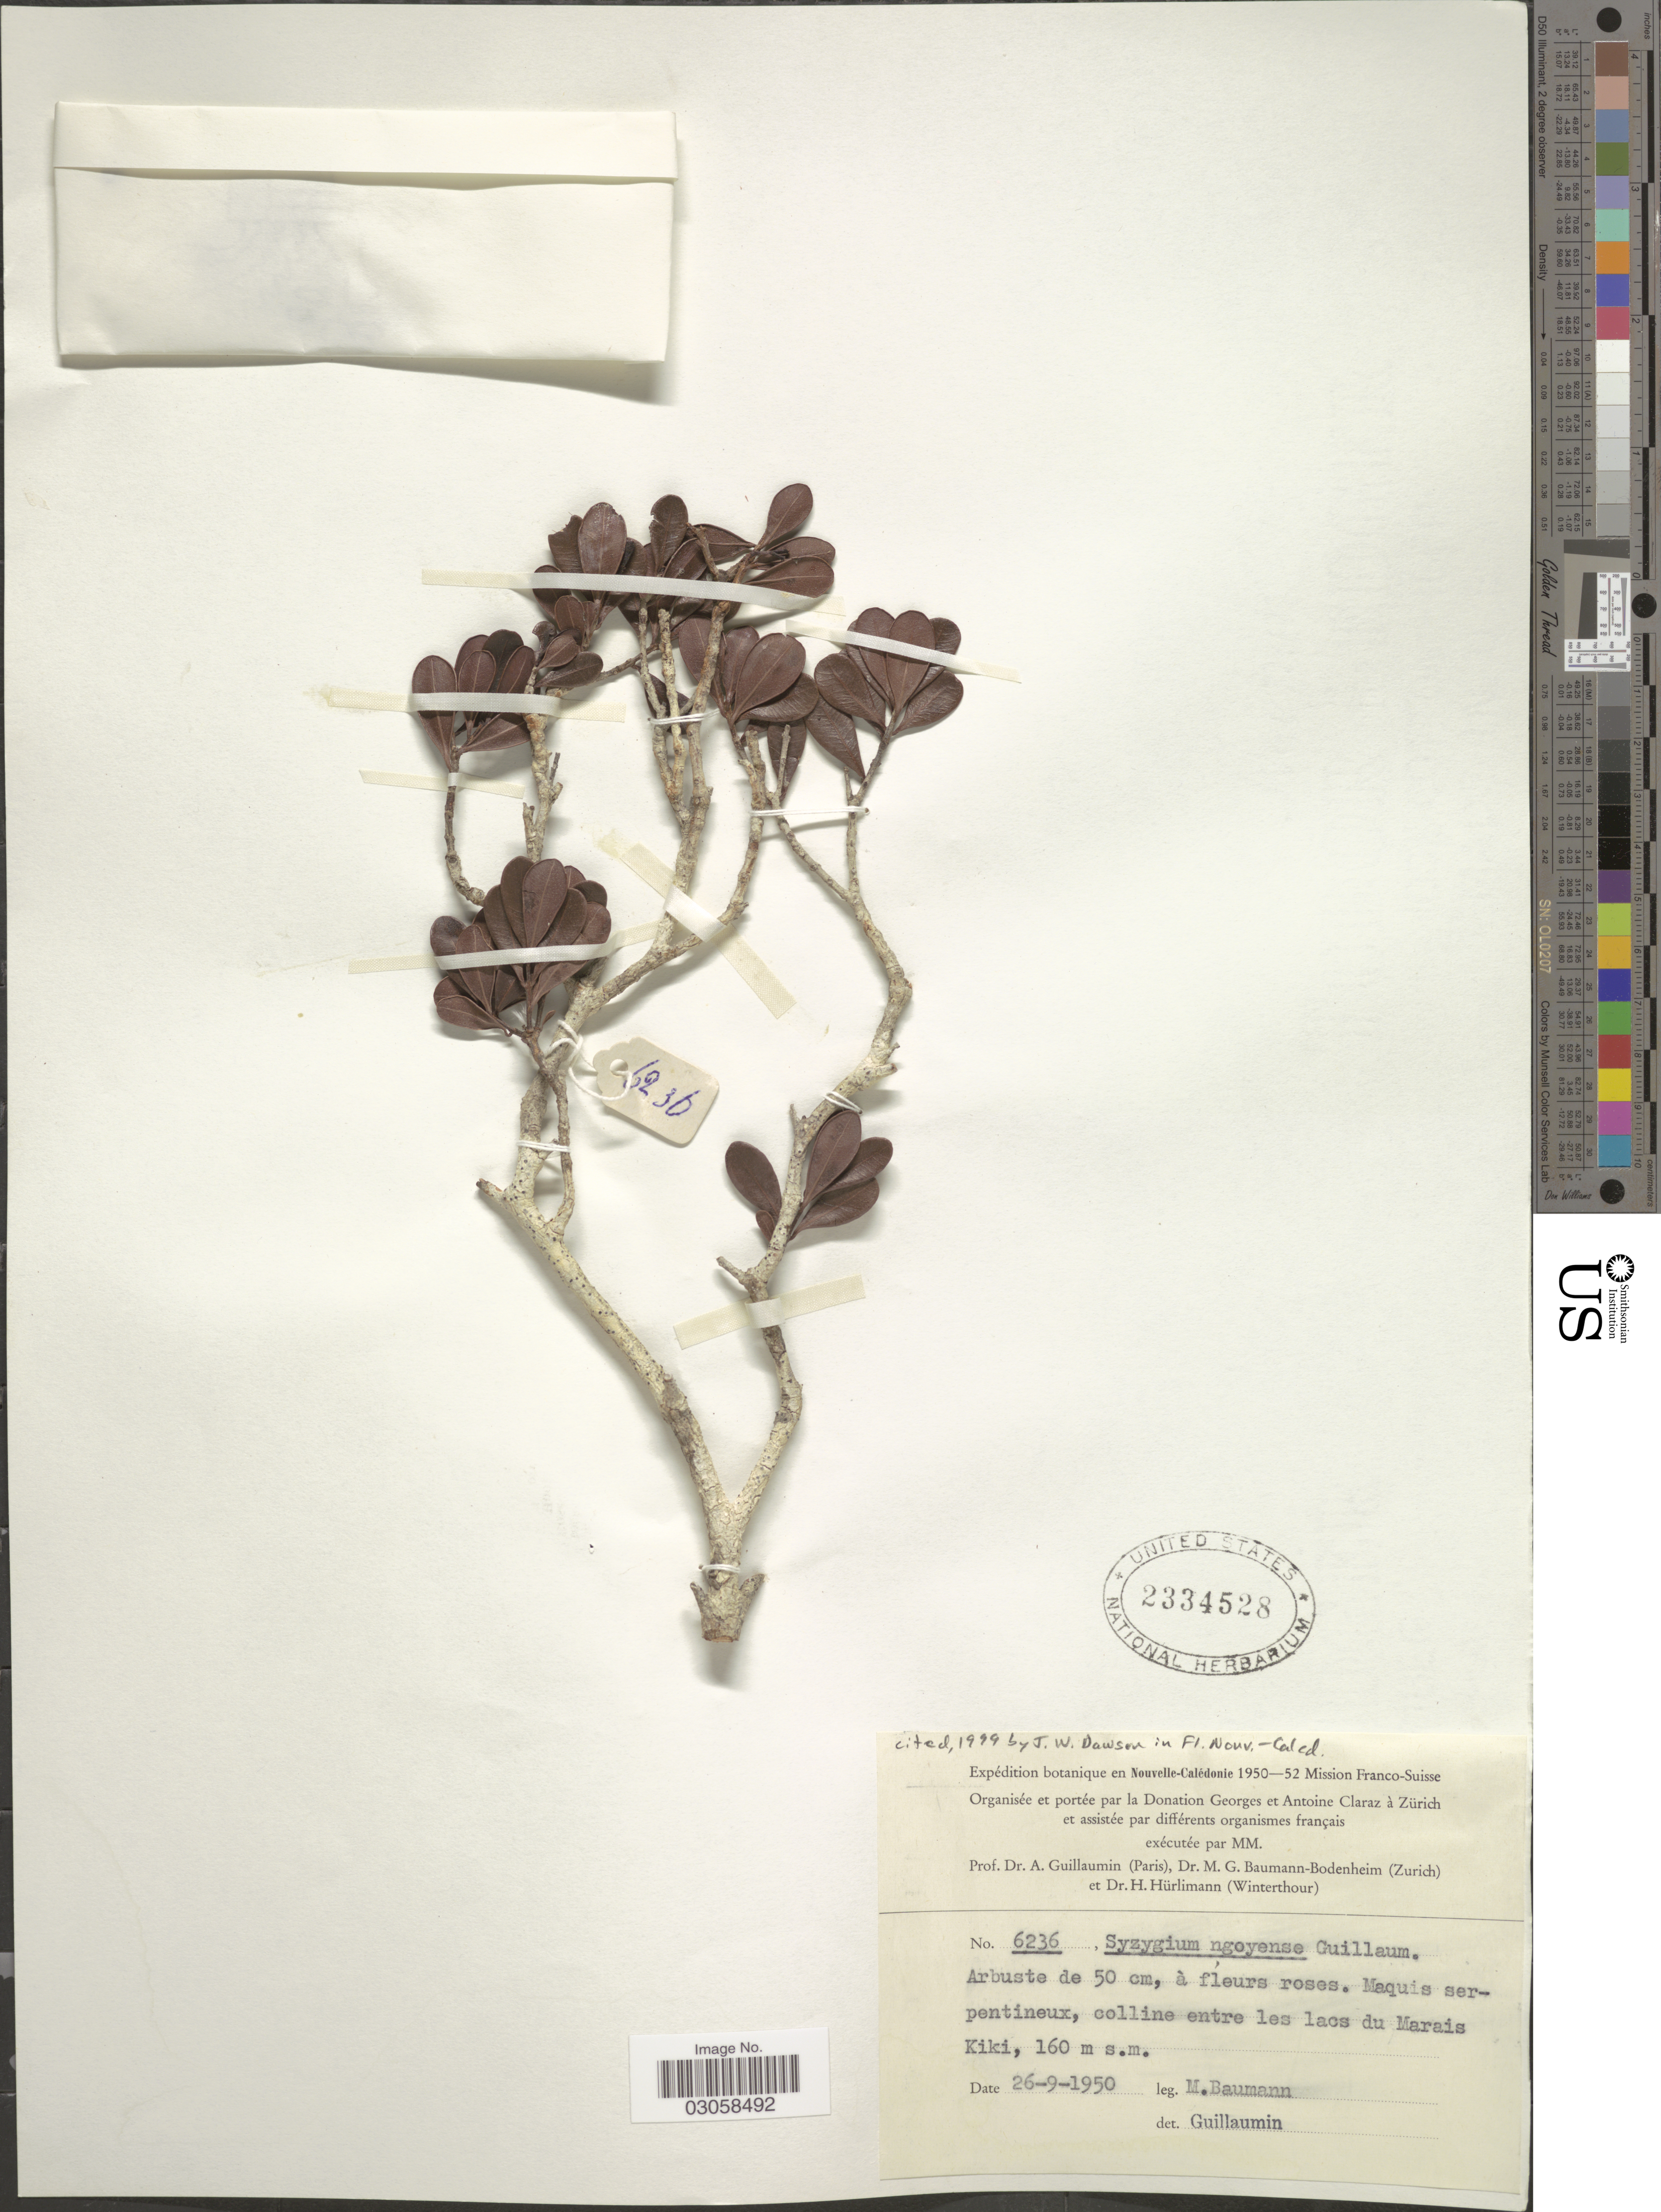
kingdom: Plantae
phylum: Tracheophyta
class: Magnoliopsida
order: Myrtales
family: Myrtaceae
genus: Syzygium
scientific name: Syzygium ngoyense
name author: (Schltr.) Guillaumin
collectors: M. G. Baumann-Bodenheim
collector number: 6236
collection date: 1950-09-26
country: New Caledonia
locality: Nouvelle-Calédonie. Mquis serpentineux, colline entre les lacs du Marais Kiki.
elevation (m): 160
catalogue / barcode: US 2334528